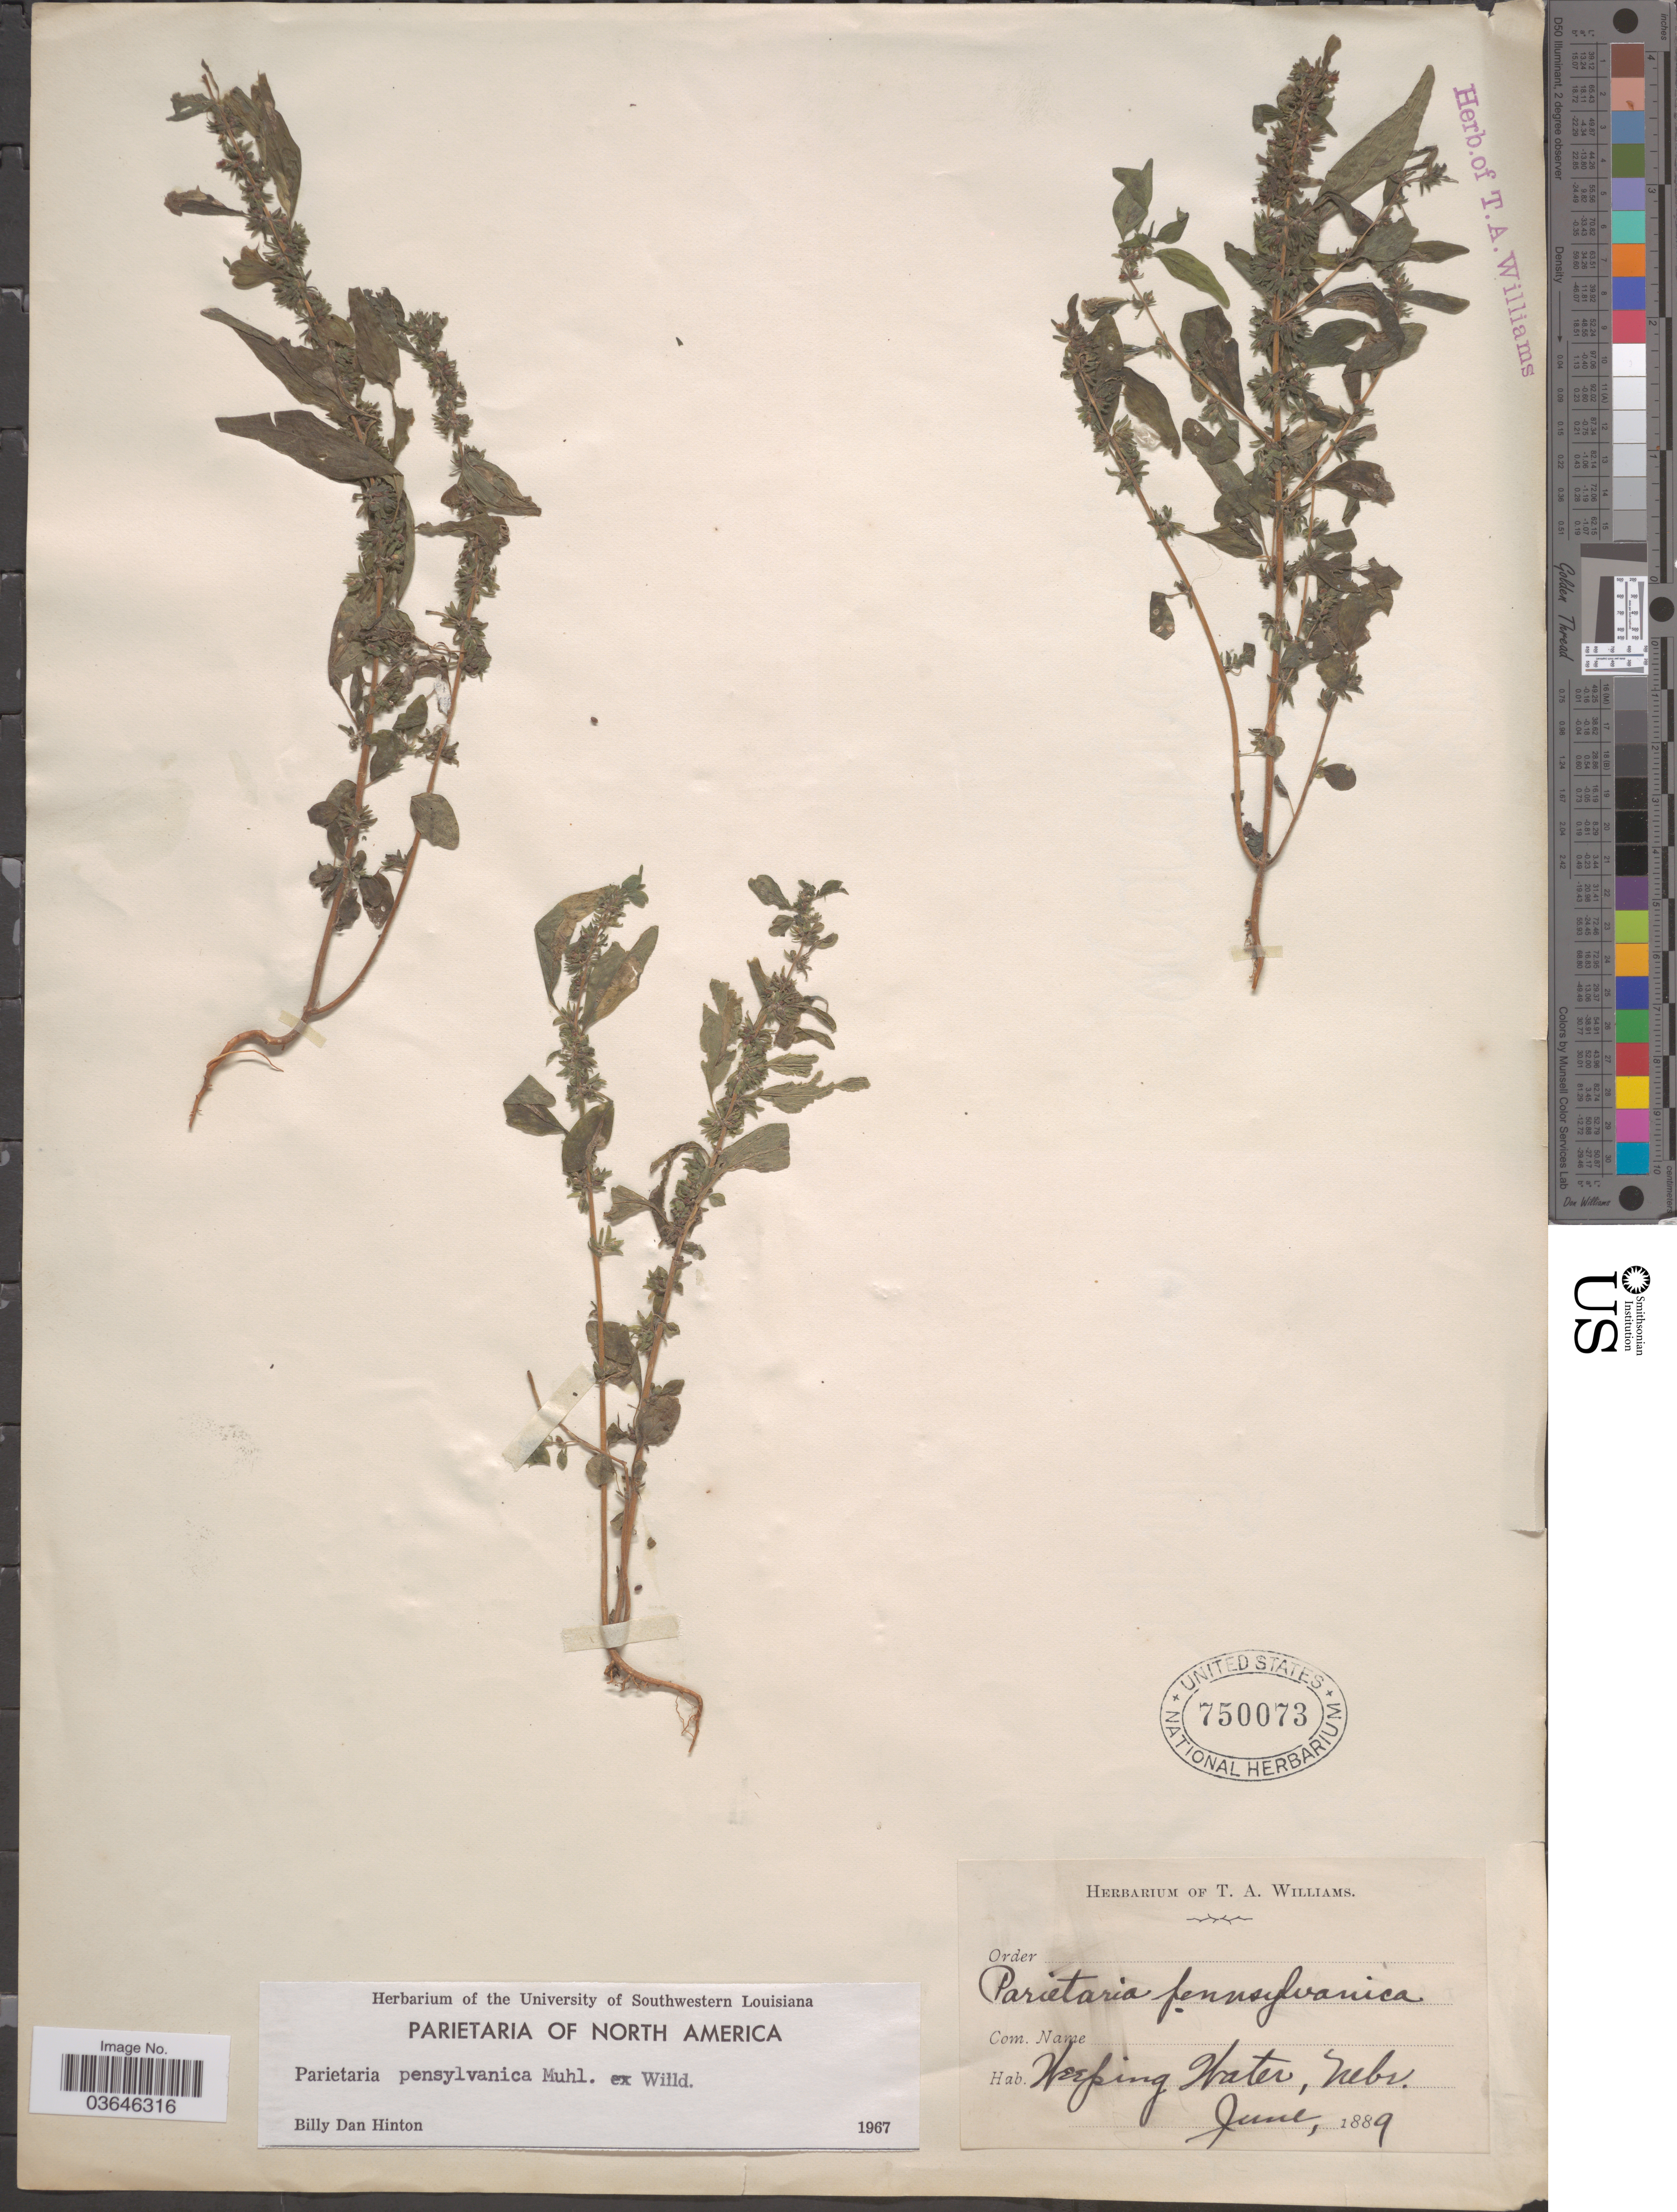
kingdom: Plantae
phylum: Tracheophyta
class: Magnoliopsida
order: Rosales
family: Urticaceae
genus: Parietaria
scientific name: Parietaria pensylvanica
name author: Muhl. ex Willd.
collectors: ex herb. Thos. A. Williams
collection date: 1889-06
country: United States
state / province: Nebraska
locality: Weeping Water.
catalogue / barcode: US 750073